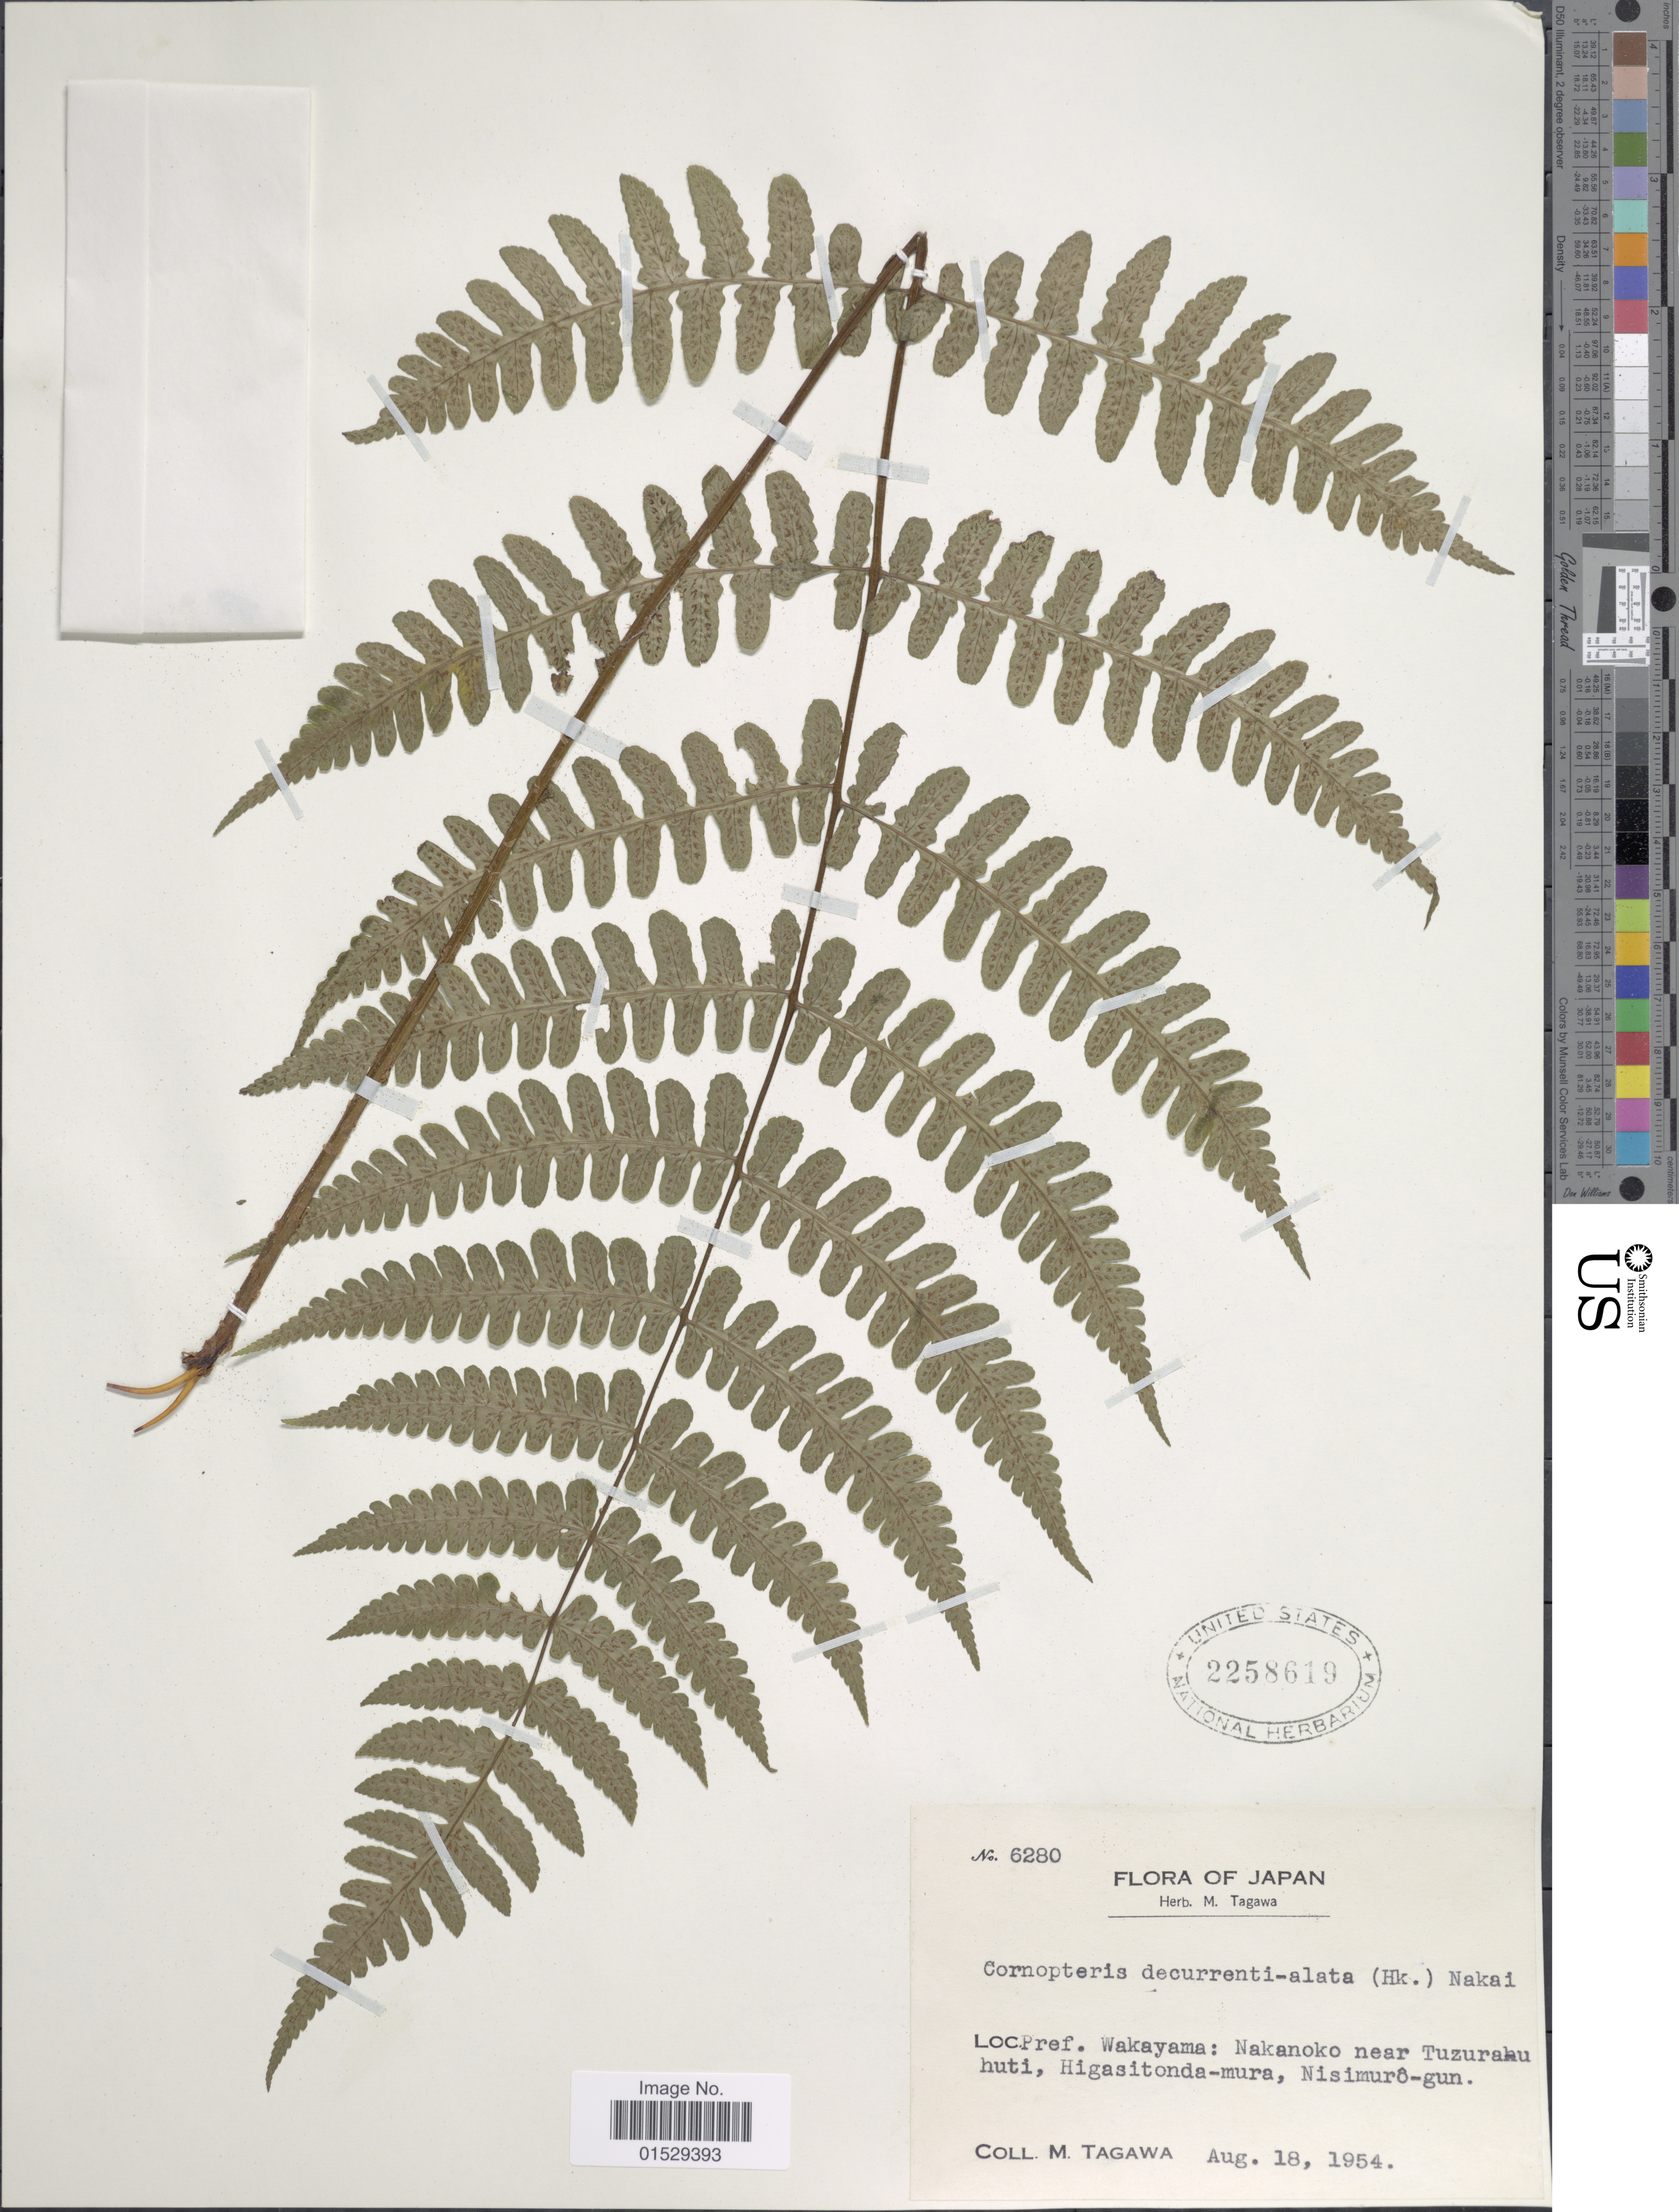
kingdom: Plantae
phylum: Tracheophyta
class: Polypodiopsida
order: Polypodiales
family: Athyriaceae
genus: Cornopteris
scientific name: Cornopteris decurrentialata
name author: (Hook.) Nakai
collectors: M. Tagawa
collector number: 6280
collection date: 1954-08-18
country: Japan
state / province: Wakayama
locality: Pref. Wakayama: Nakanoko near Tuzurahuhuti, Higasitonda-mura, Nisimuro-gun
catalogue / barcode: US 2258619